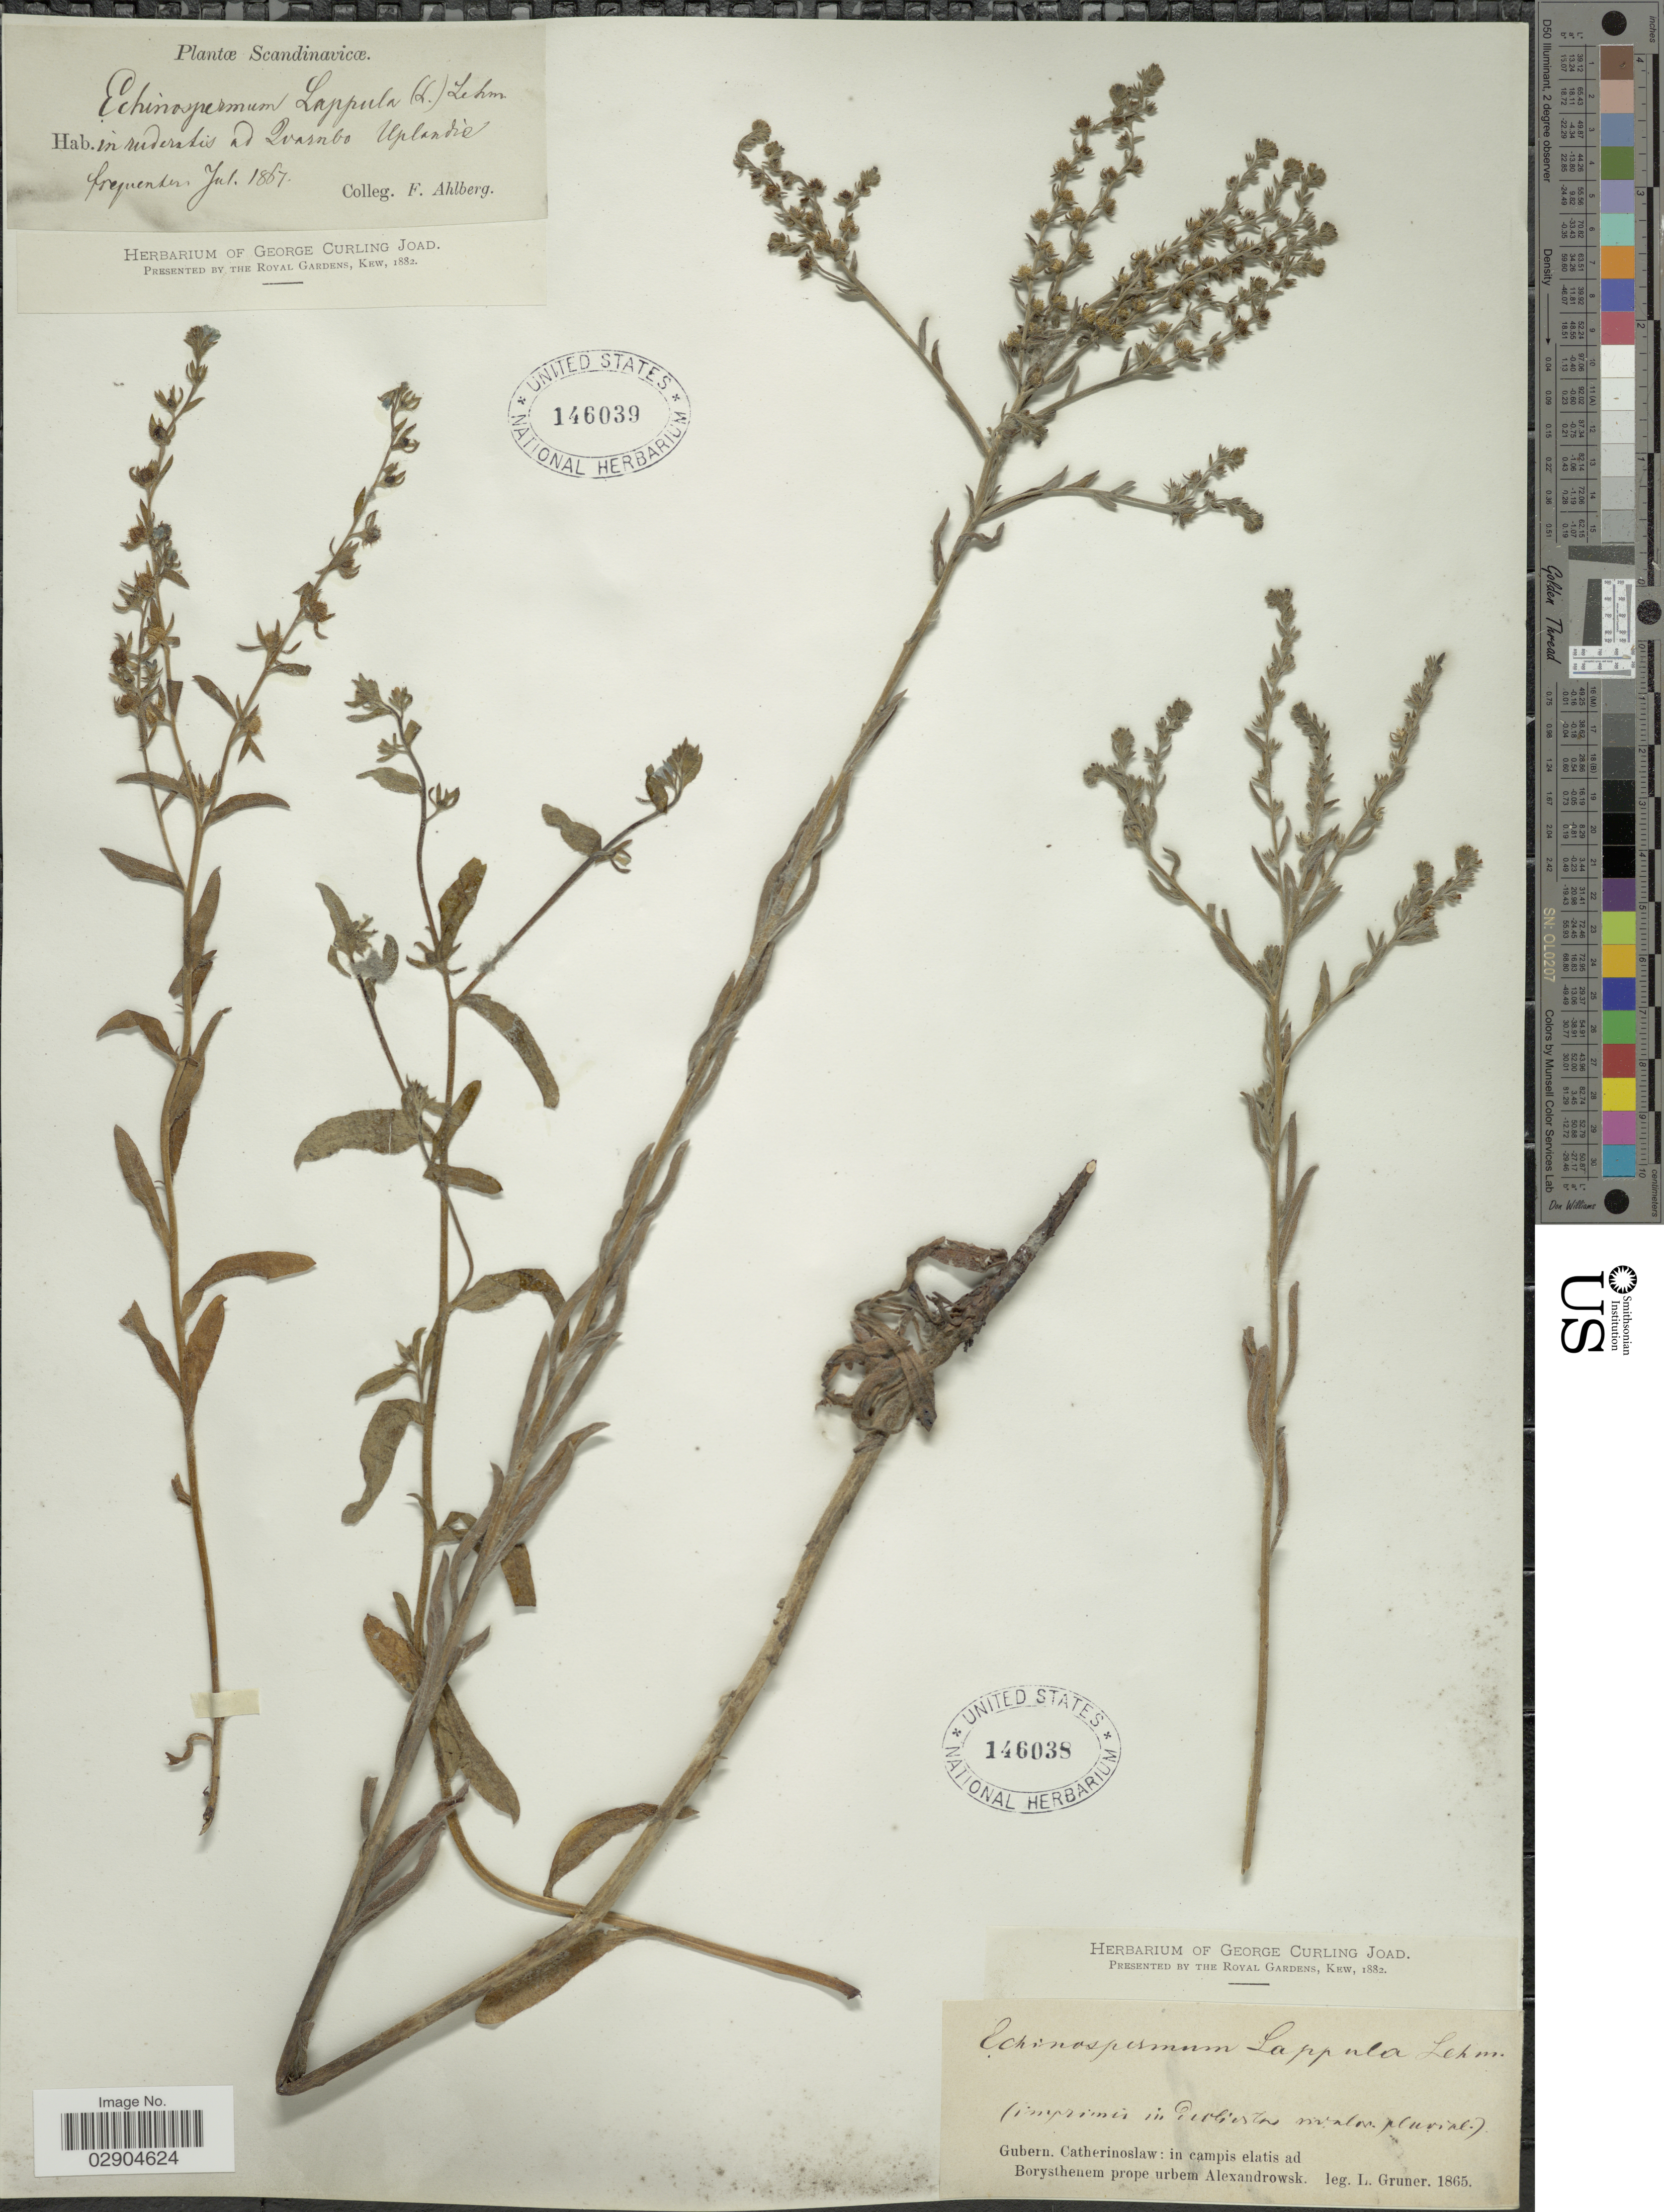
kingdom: Plantae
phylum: Tracheophyta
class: Magnoliopsida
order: Boraginales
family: Boraginaceae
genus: Lappula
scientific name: Lappula lappula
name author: H. Karst.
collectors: F. Ahlberg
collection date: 1887-07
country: Sweden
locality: Scandinavicæ. In ruderatis ad Ivarnbo Uplandia.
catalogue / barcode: US 146039-2